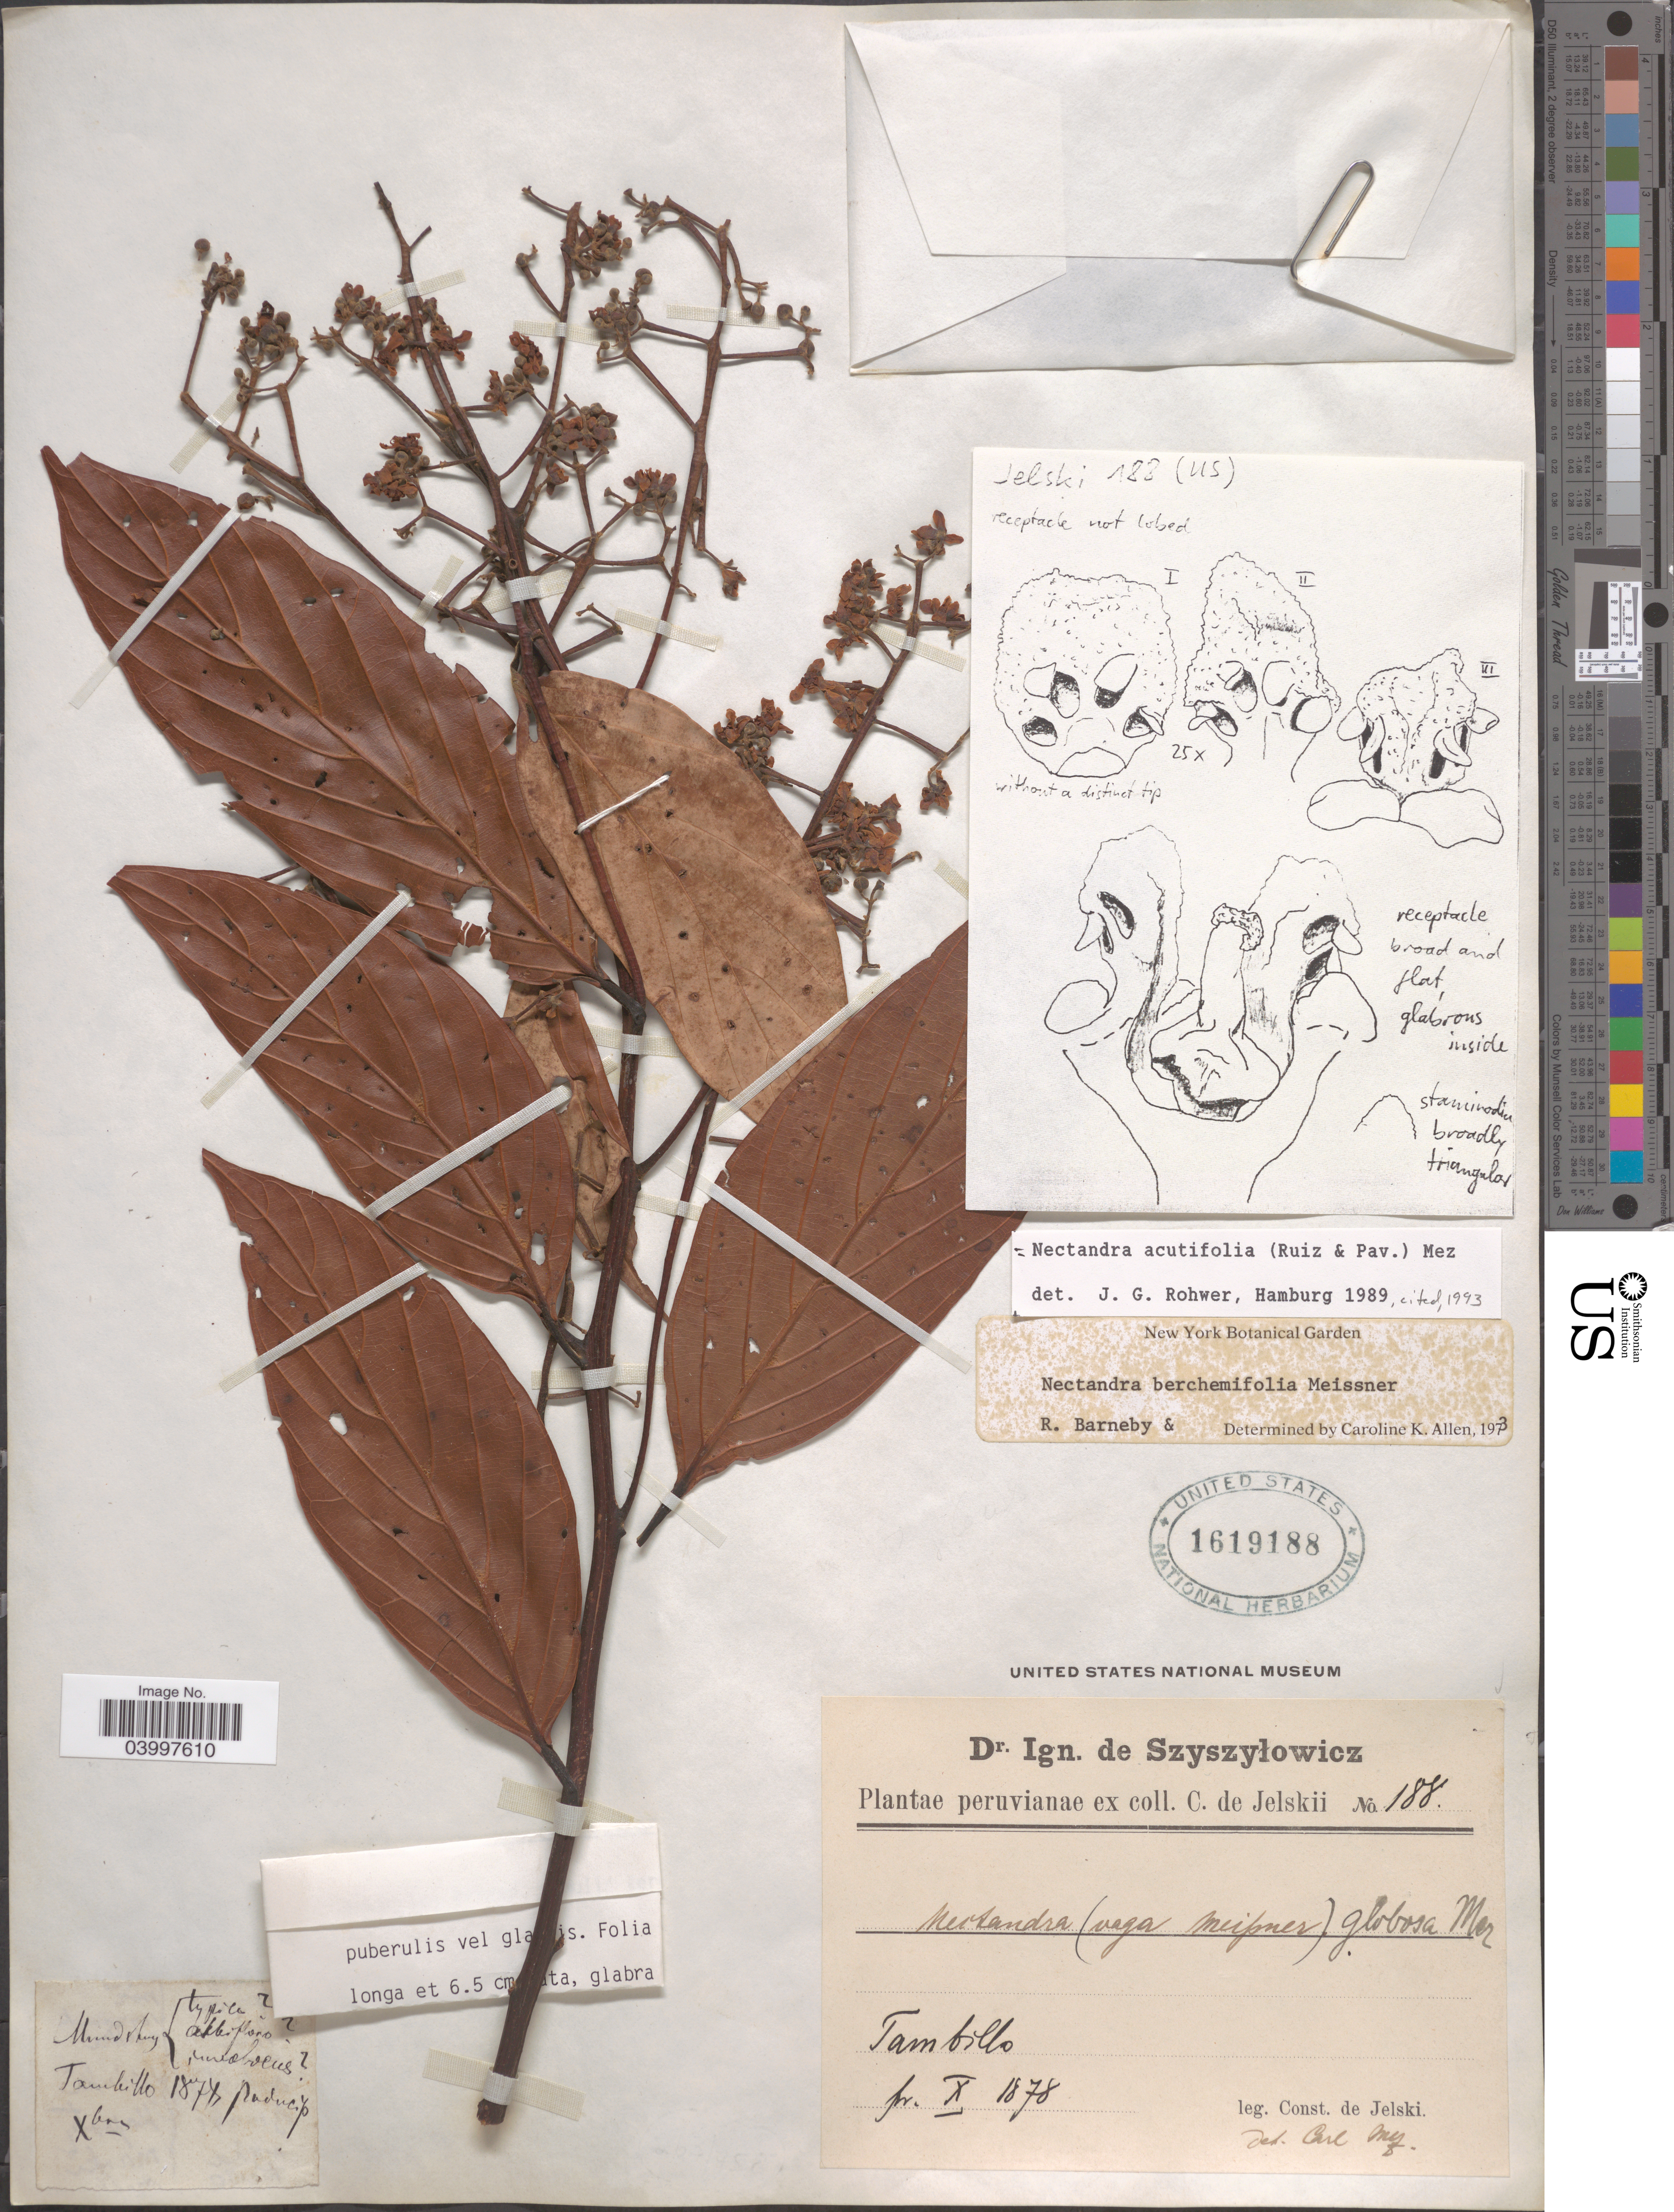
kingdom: Plantae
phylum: Tracheophyta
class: Magnoliopsida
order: Laurales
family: Lauraceae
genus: Nectandra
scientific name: Nectandra acutifolia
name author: (Ruiz & Pav.) Mez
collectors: C. de Jelski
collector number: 188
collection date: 1878-10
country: Peru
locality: Tambillo.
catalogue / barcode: US 1619188